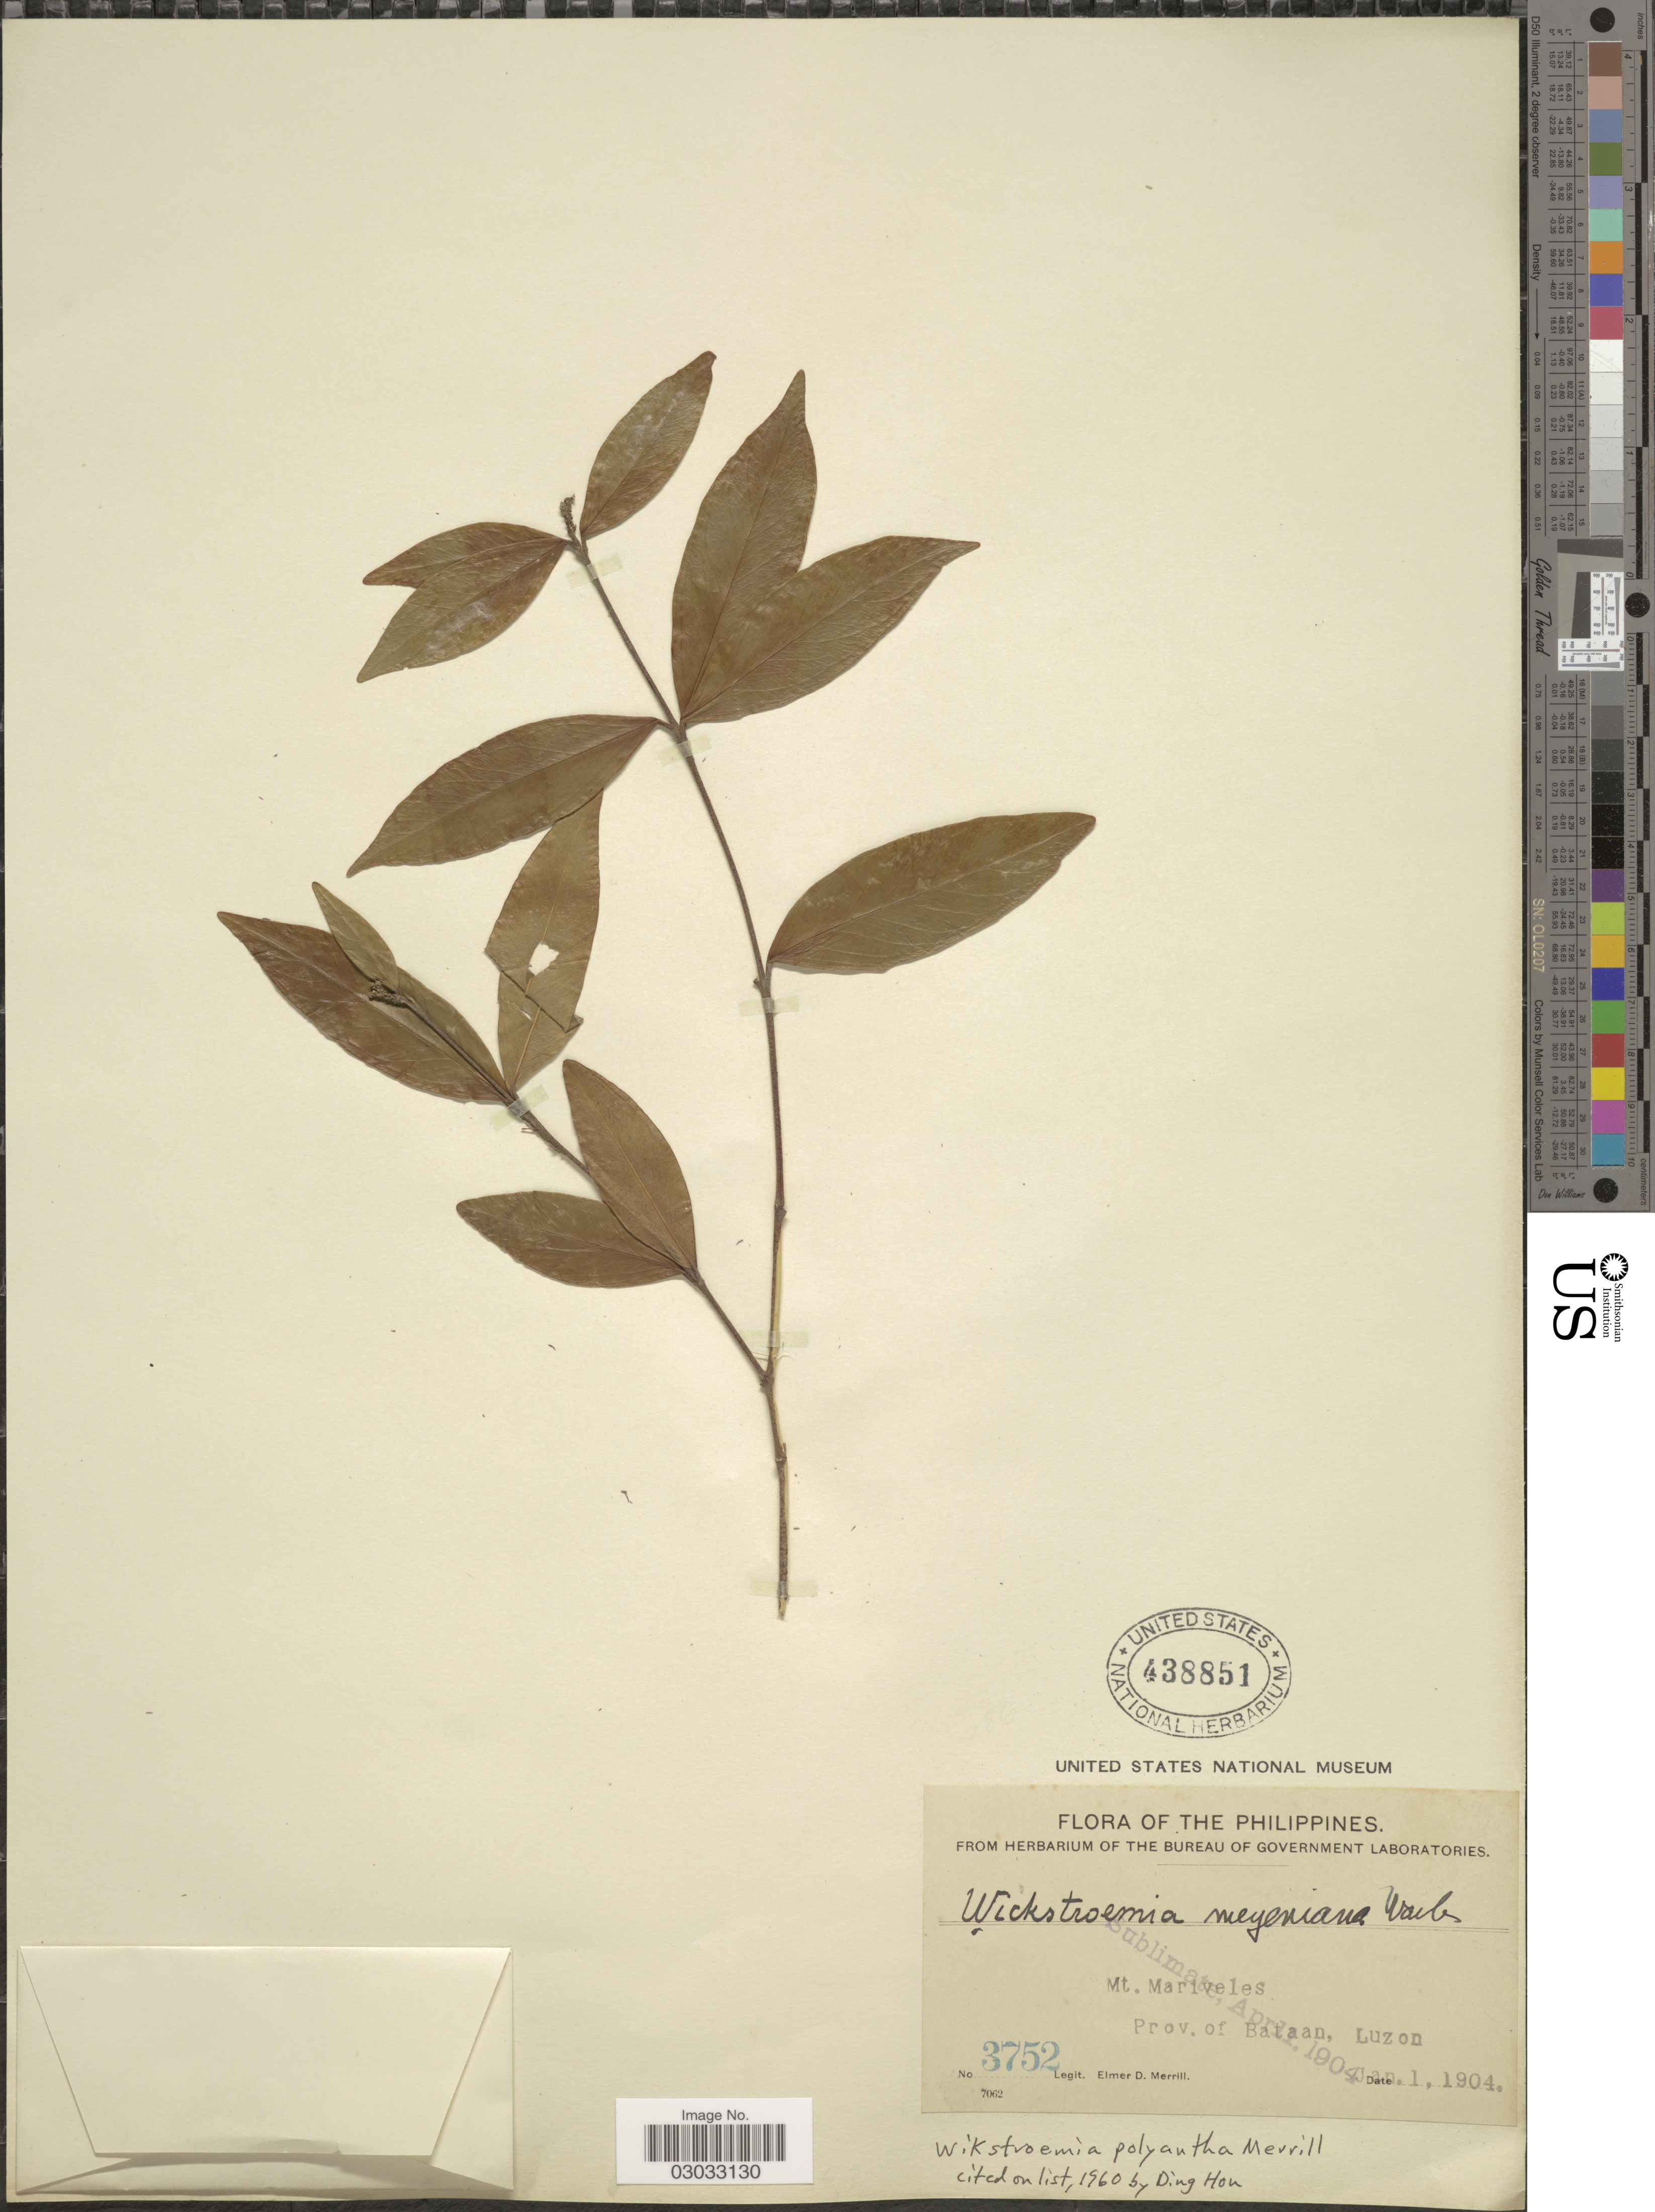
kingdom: Plantae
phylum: Tracheophyta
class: Magnoliopsida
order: Malvales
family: Thymelaeaceae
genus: Wikstroemia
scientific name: Wikstroemia polyantha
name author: Merr.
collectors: E. D. Merrill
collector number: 3752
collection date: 1904-01-01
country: Philippines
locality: Mt. Mariveles, Prov. of Bataan, Luzon.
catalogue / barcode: US 438851